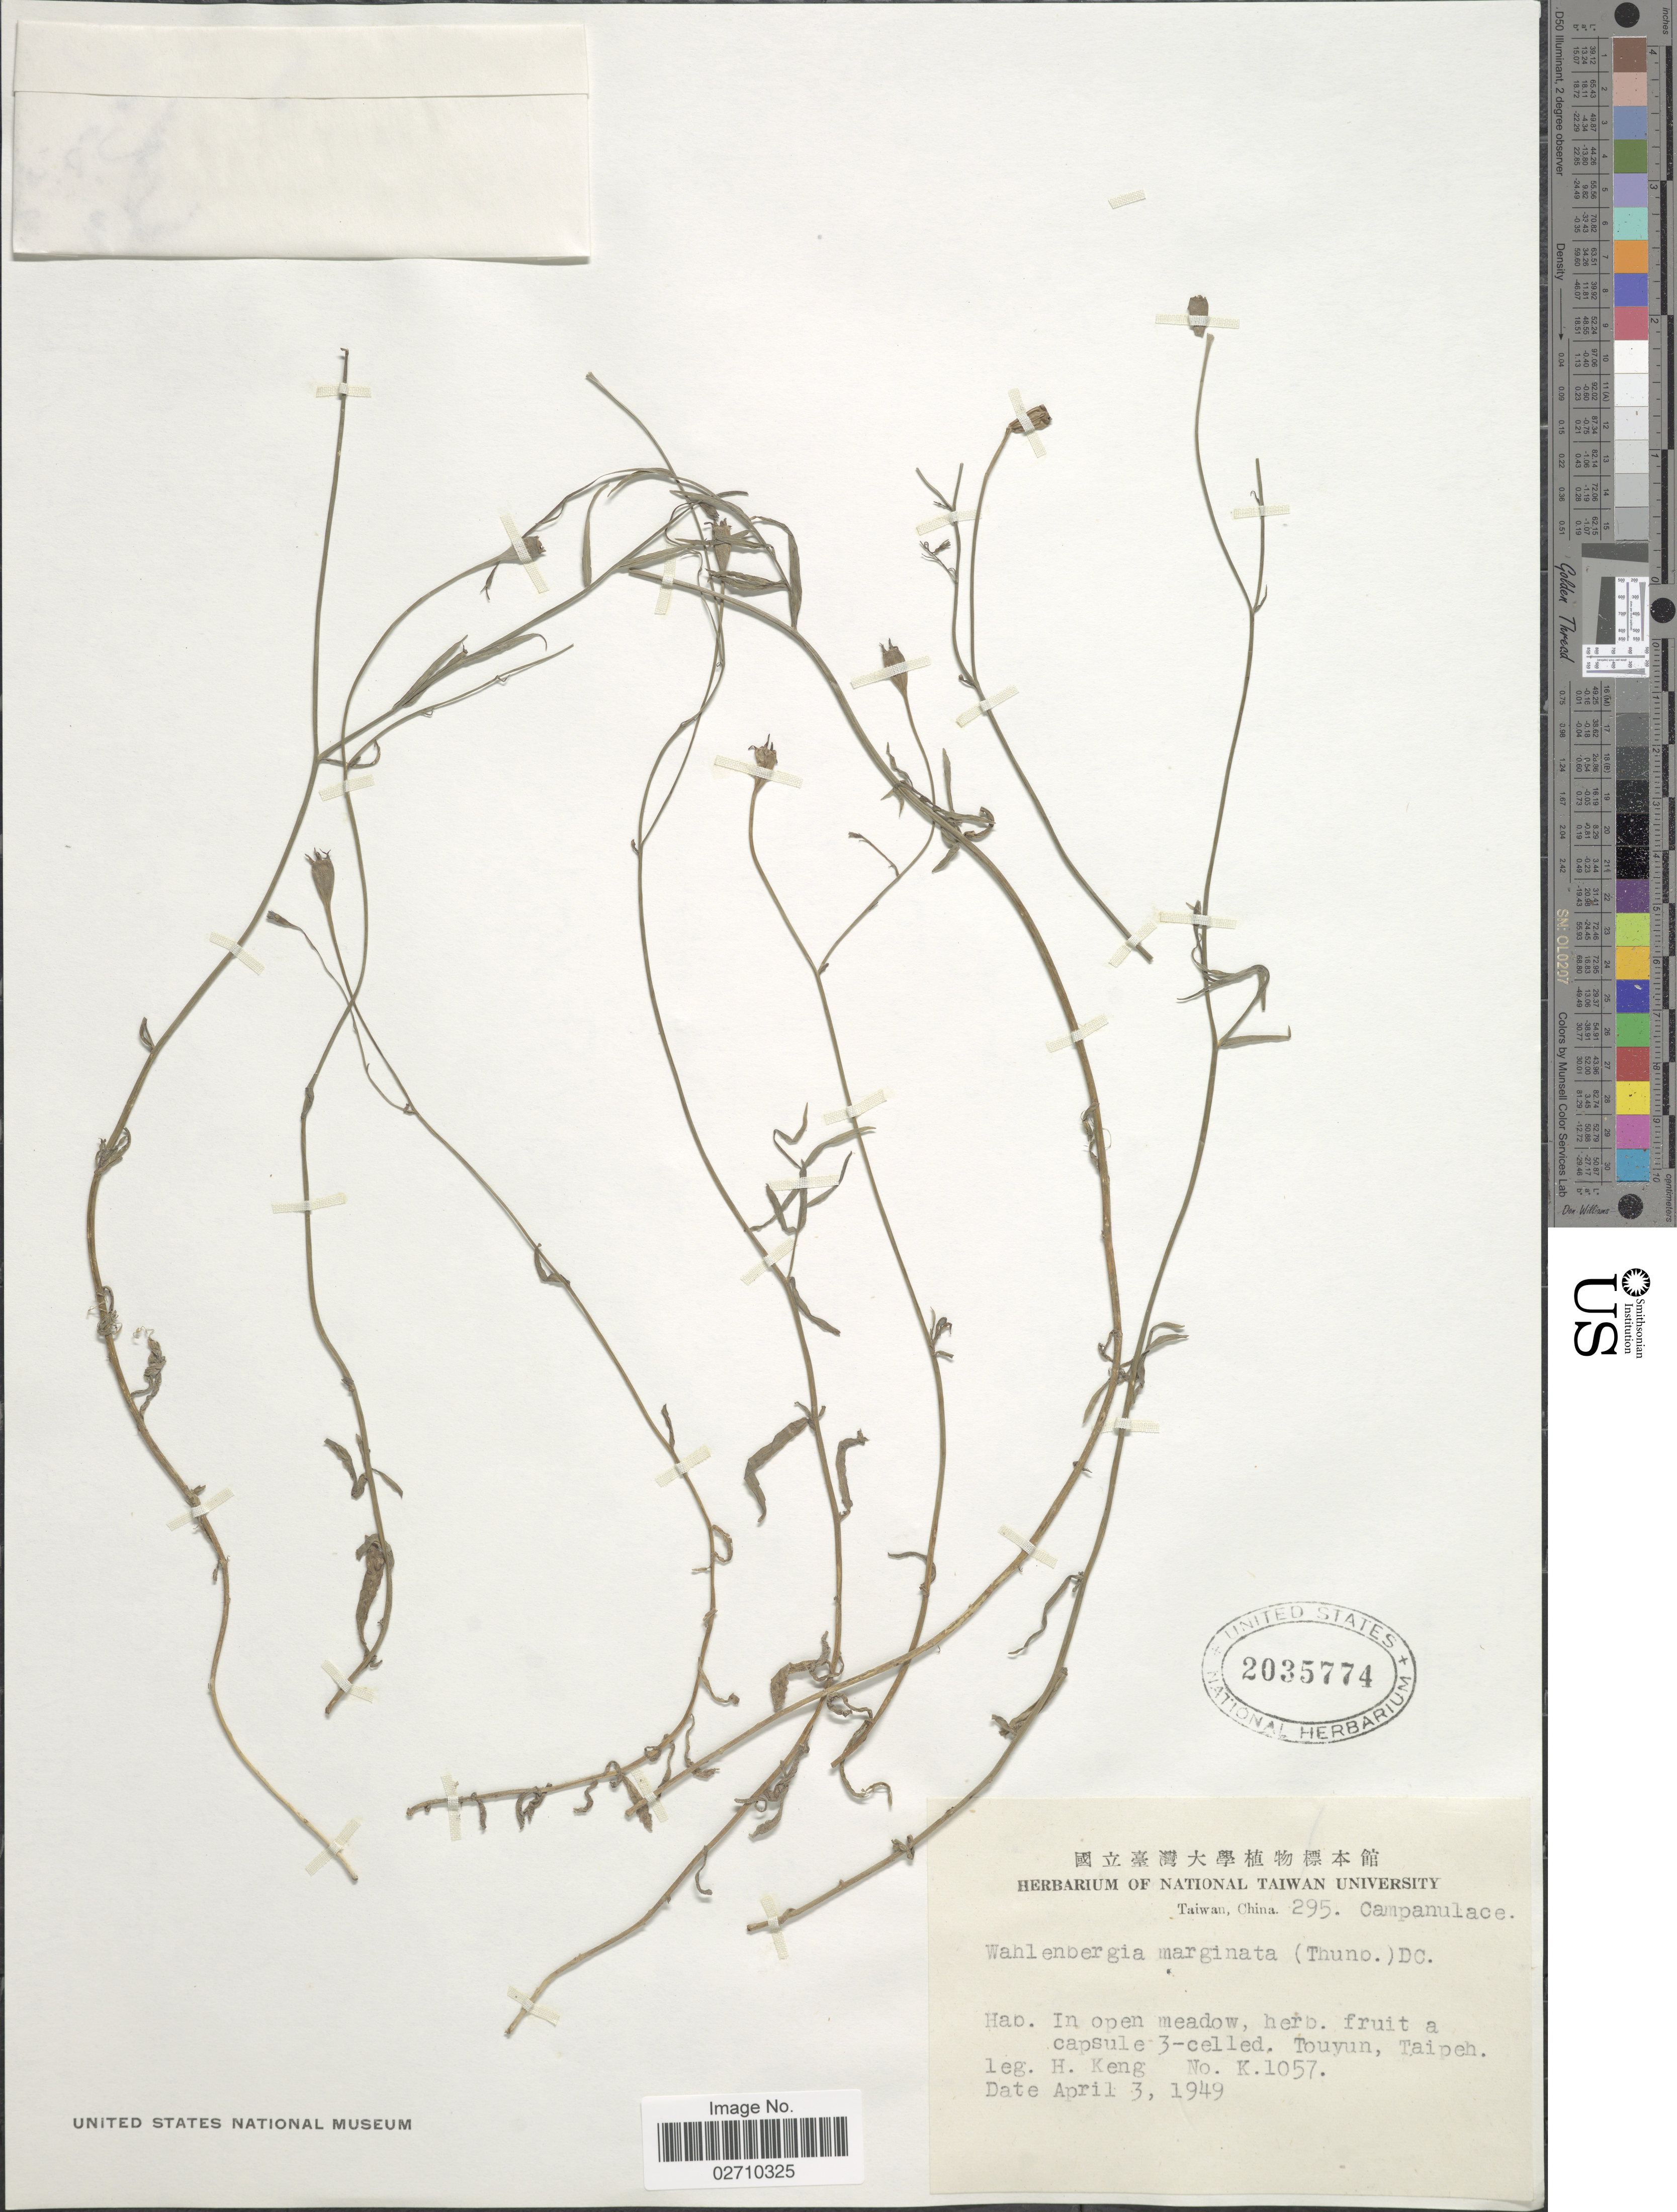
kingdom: Plantae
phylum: Tracheophyta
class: Magnoliopsida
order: Asterales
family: Campanulaceae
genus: Wahlenbergia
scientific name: Wahlenbergia marginata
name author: (Thunb.) A. DC.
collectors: H. Keng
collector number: K1057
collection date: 1949-04-03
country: Taiwan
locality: In open meadow. Touyun, Taipeh.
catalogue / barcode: US 2035774